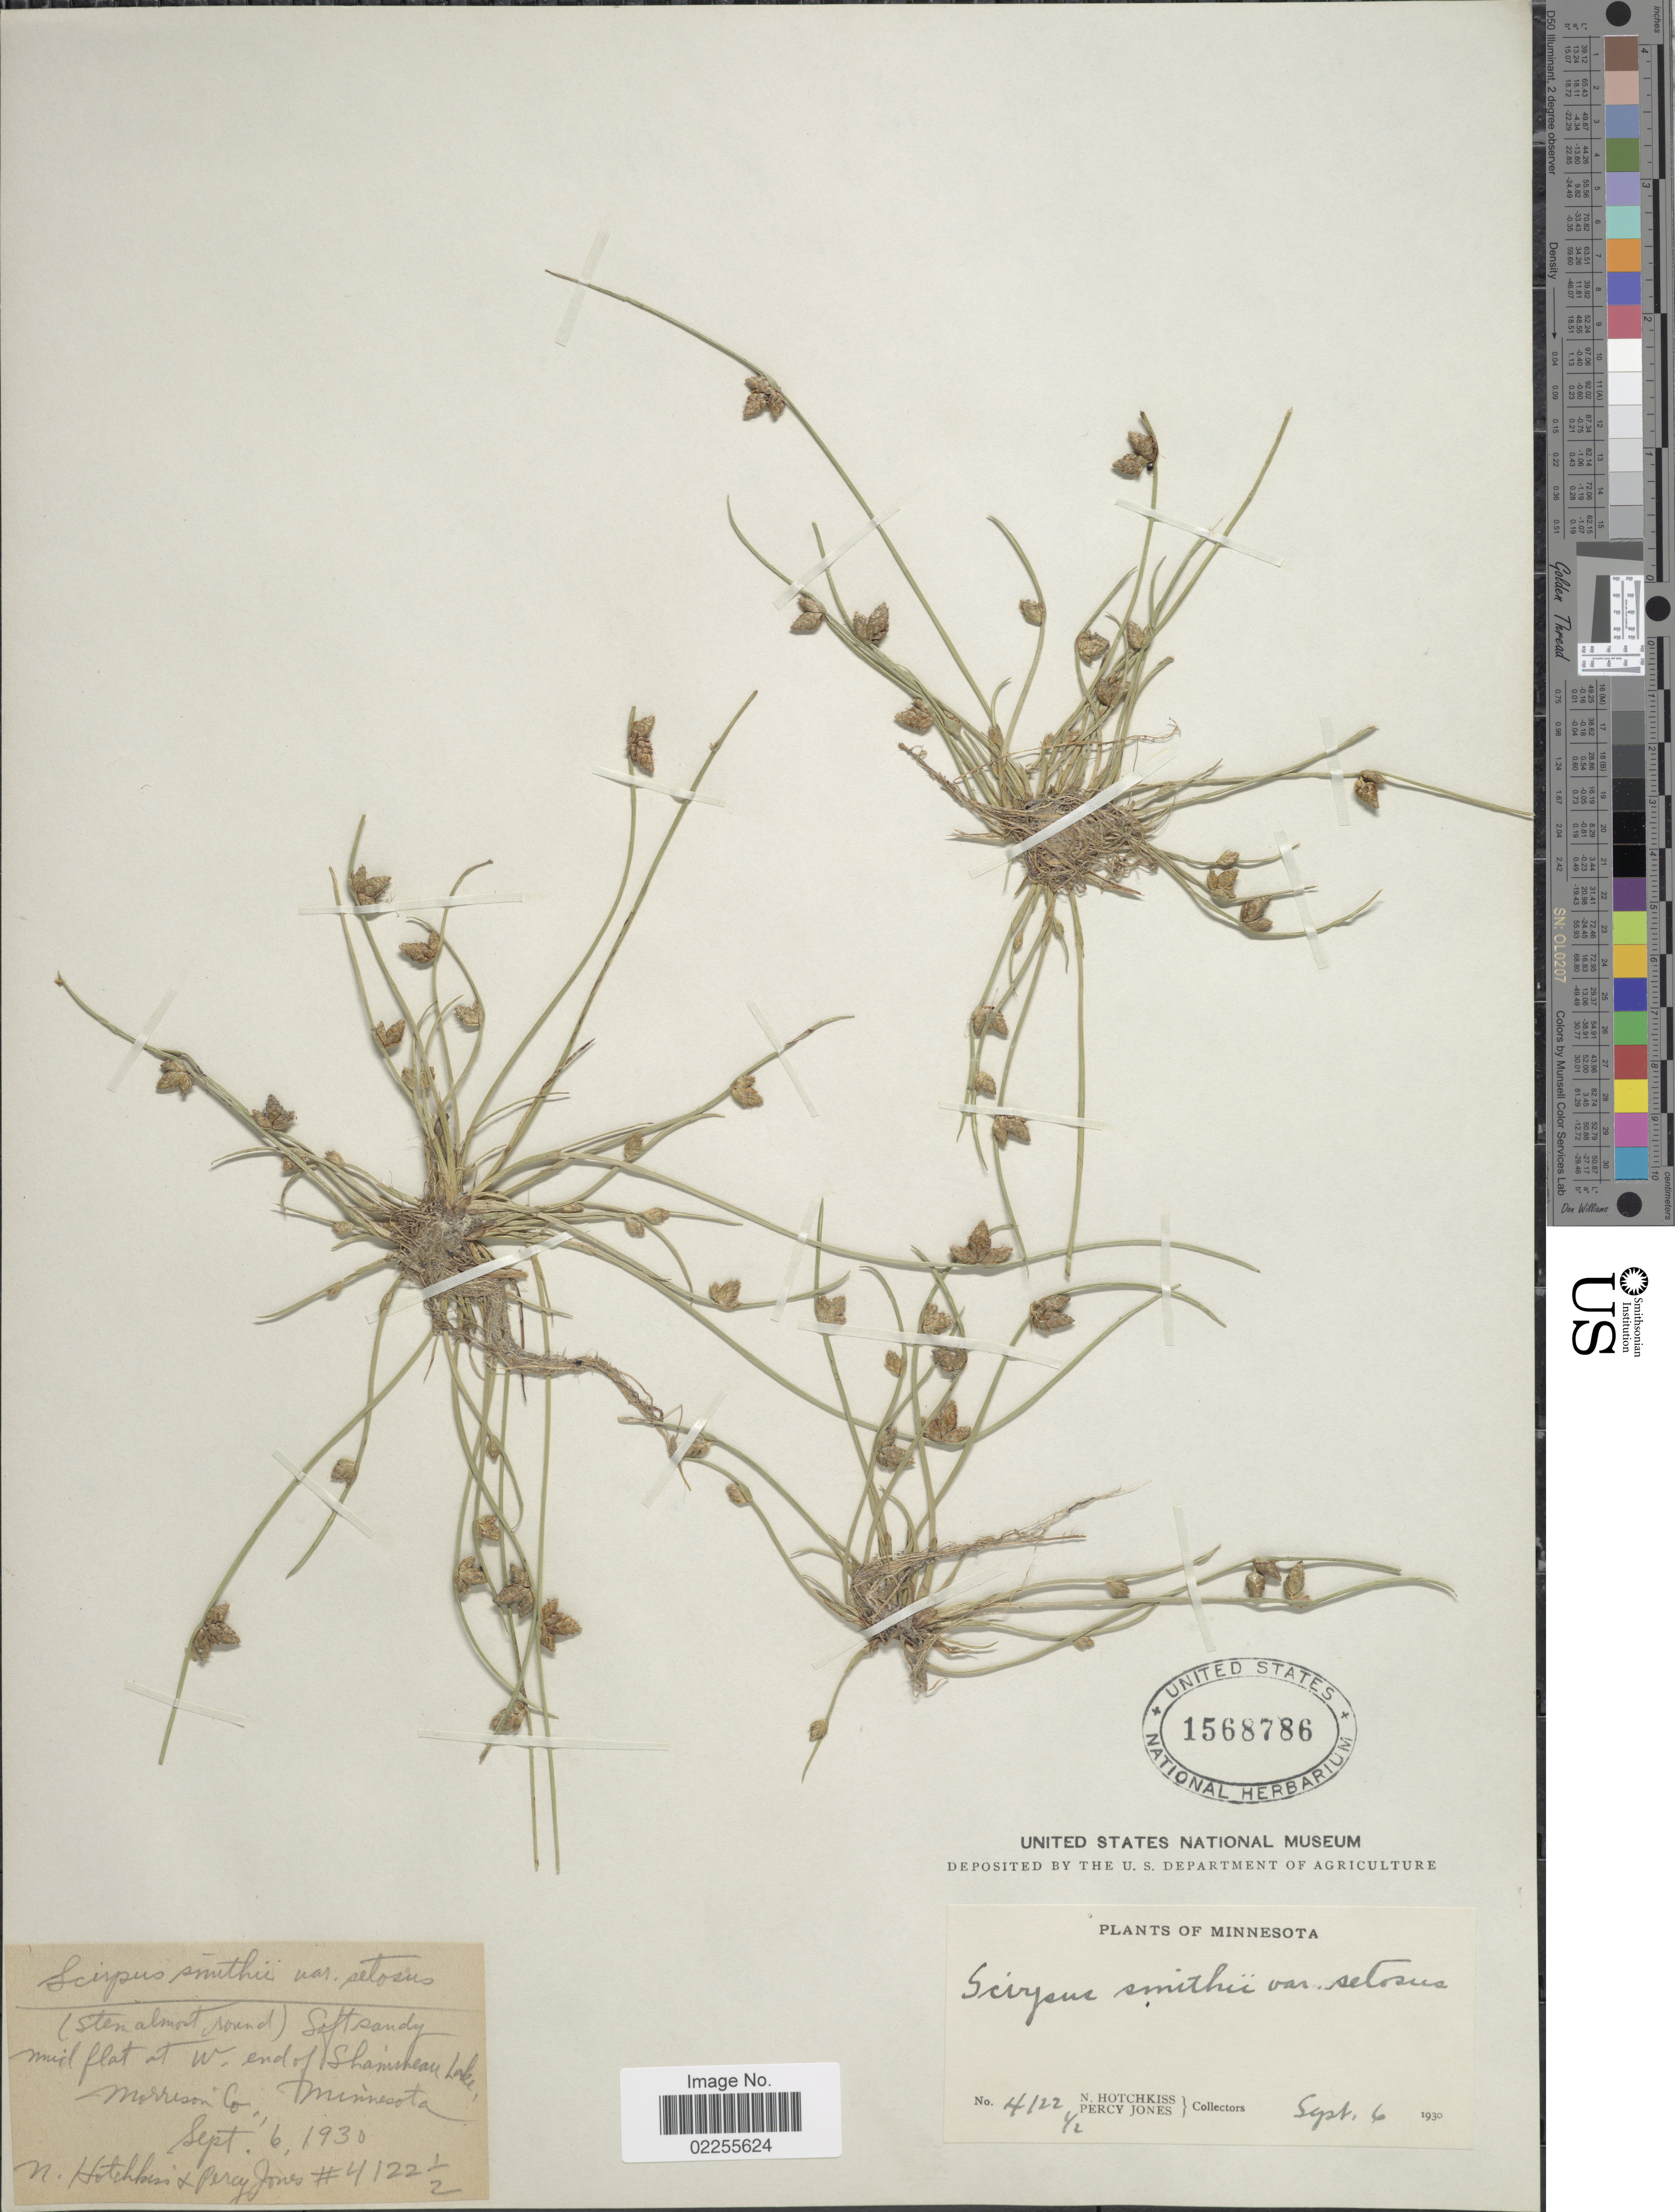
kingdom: Plantae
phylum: Tracheophyta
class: Liliopsida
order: Poales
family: Cyperaceae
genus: Schoenoplectus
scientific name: Schoenoplectus smithii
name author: (A. Gray) Soják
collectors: N. Hotchkiss & P. Jones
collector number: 4122 1/2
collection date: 1930-09-06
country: United States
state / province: Minnesota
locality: Mud flat W. end of Shamineau Lake, Morrison Co.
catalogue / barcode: US 1568786